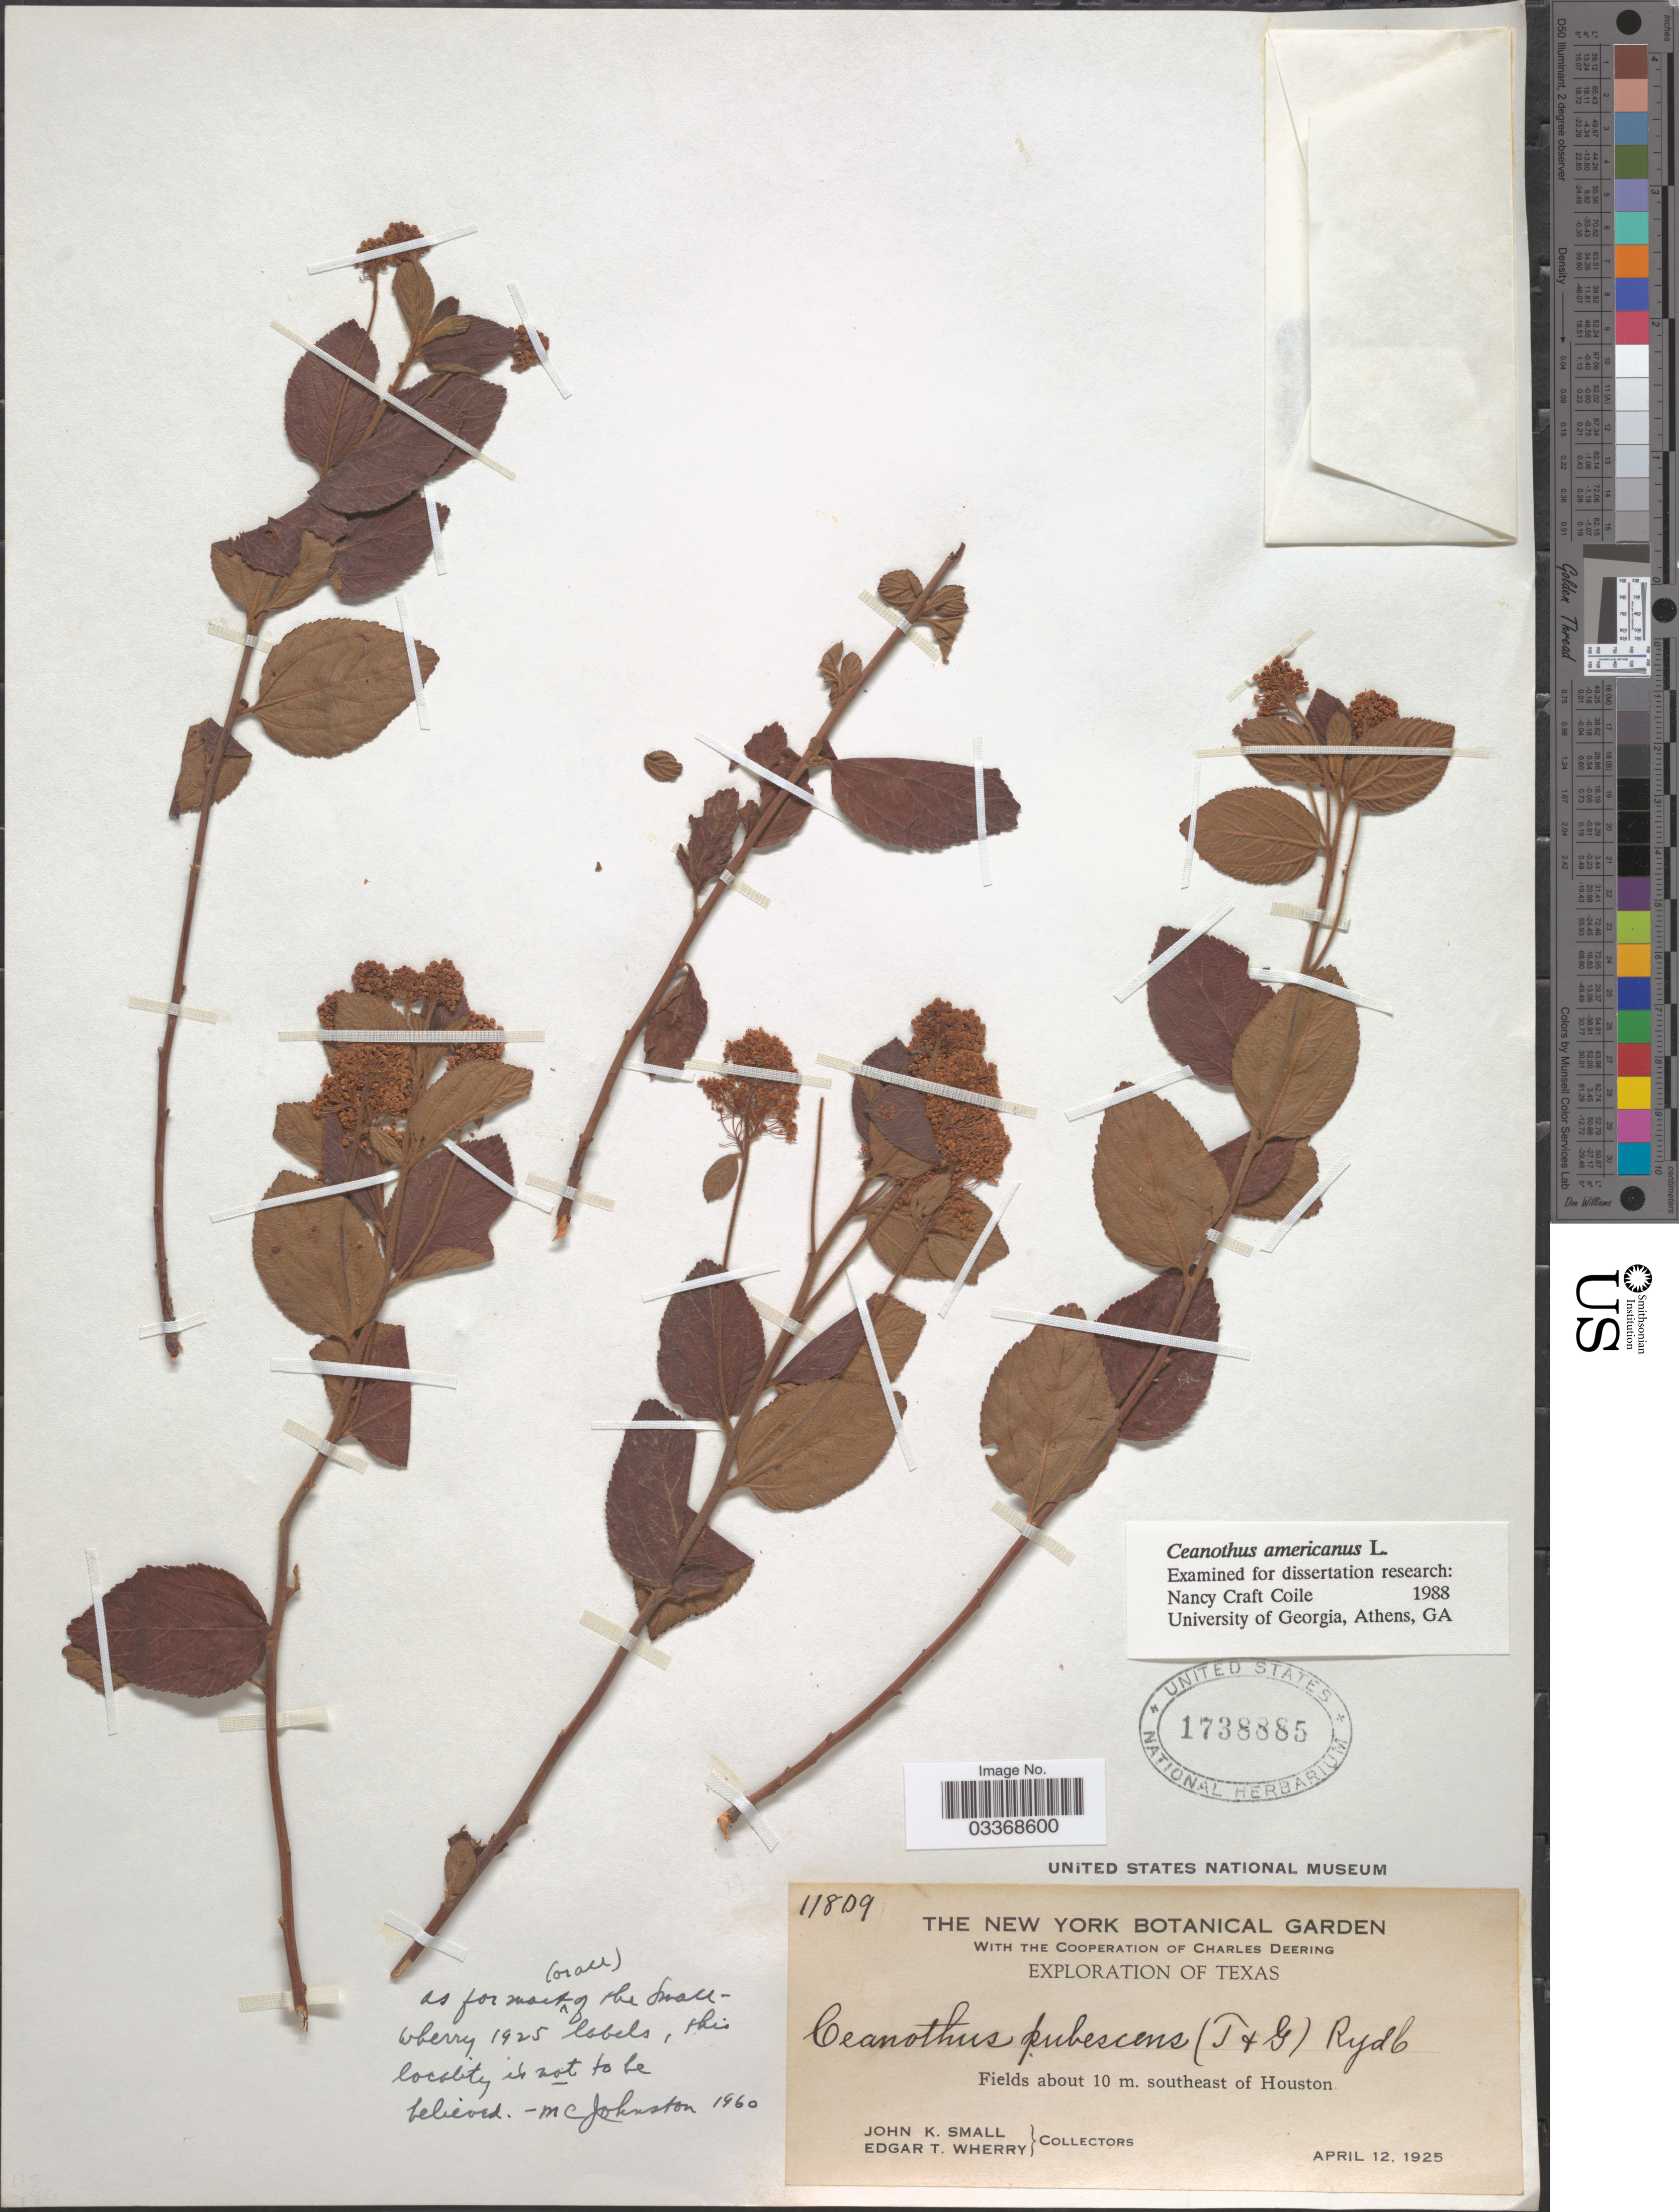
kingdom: Plantae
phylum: Tracheophyta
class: Magnoliopsida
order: Rosales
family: Rhamnaceae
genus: Ceanothus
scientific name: Ceanothus americanus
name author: L.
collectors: J. K. Small & E. T. Wherry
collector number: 11809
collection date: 1925-04-12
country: United States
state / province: Texas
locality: Fields about 10 m. southeast of Houston.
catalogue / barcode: US 1738885